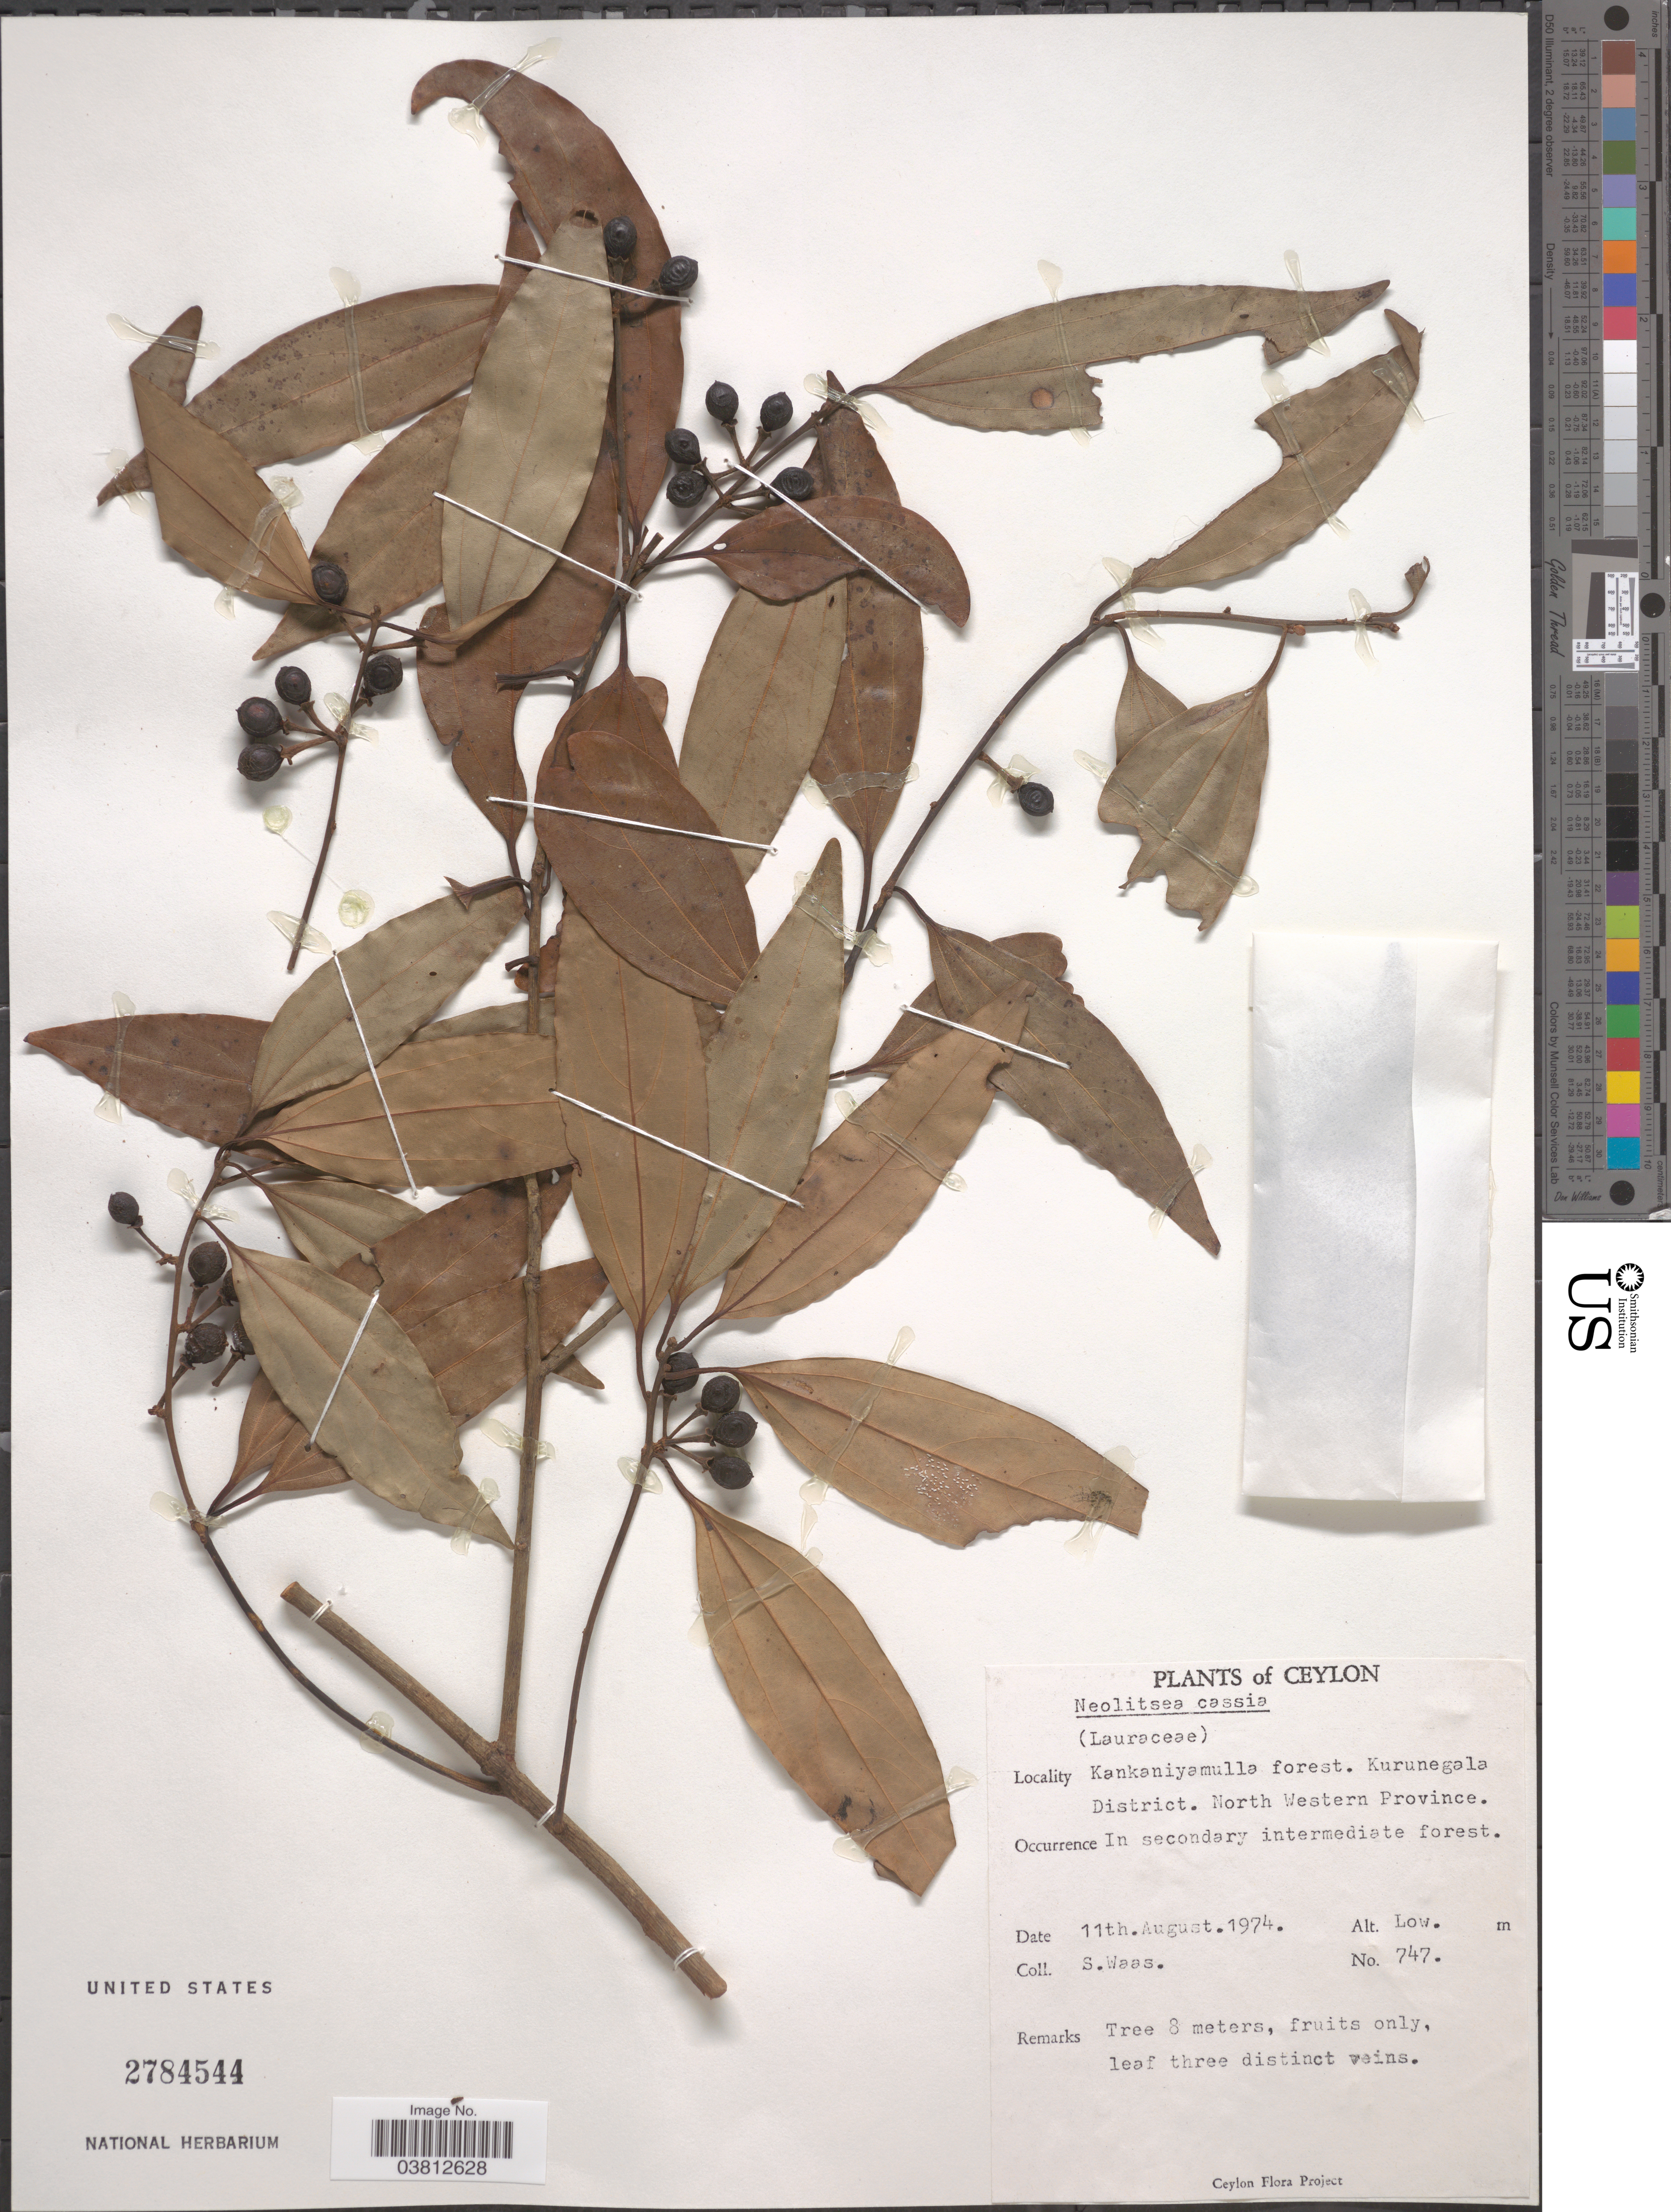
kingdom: Plantae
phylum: Tracheophyta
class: Magnoliopsida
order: Laurales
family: Lauraceae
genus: Neolitsea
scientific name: Neolitsea cassia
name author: (L.) Kosterm.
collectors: S. Waas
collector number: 747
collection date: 1974-08-11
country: Sri Lanka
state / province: North Western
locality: Ceylon. Kankaniyamulla forest. Kurunegala District. North Western Province.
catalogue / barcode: US 2784544